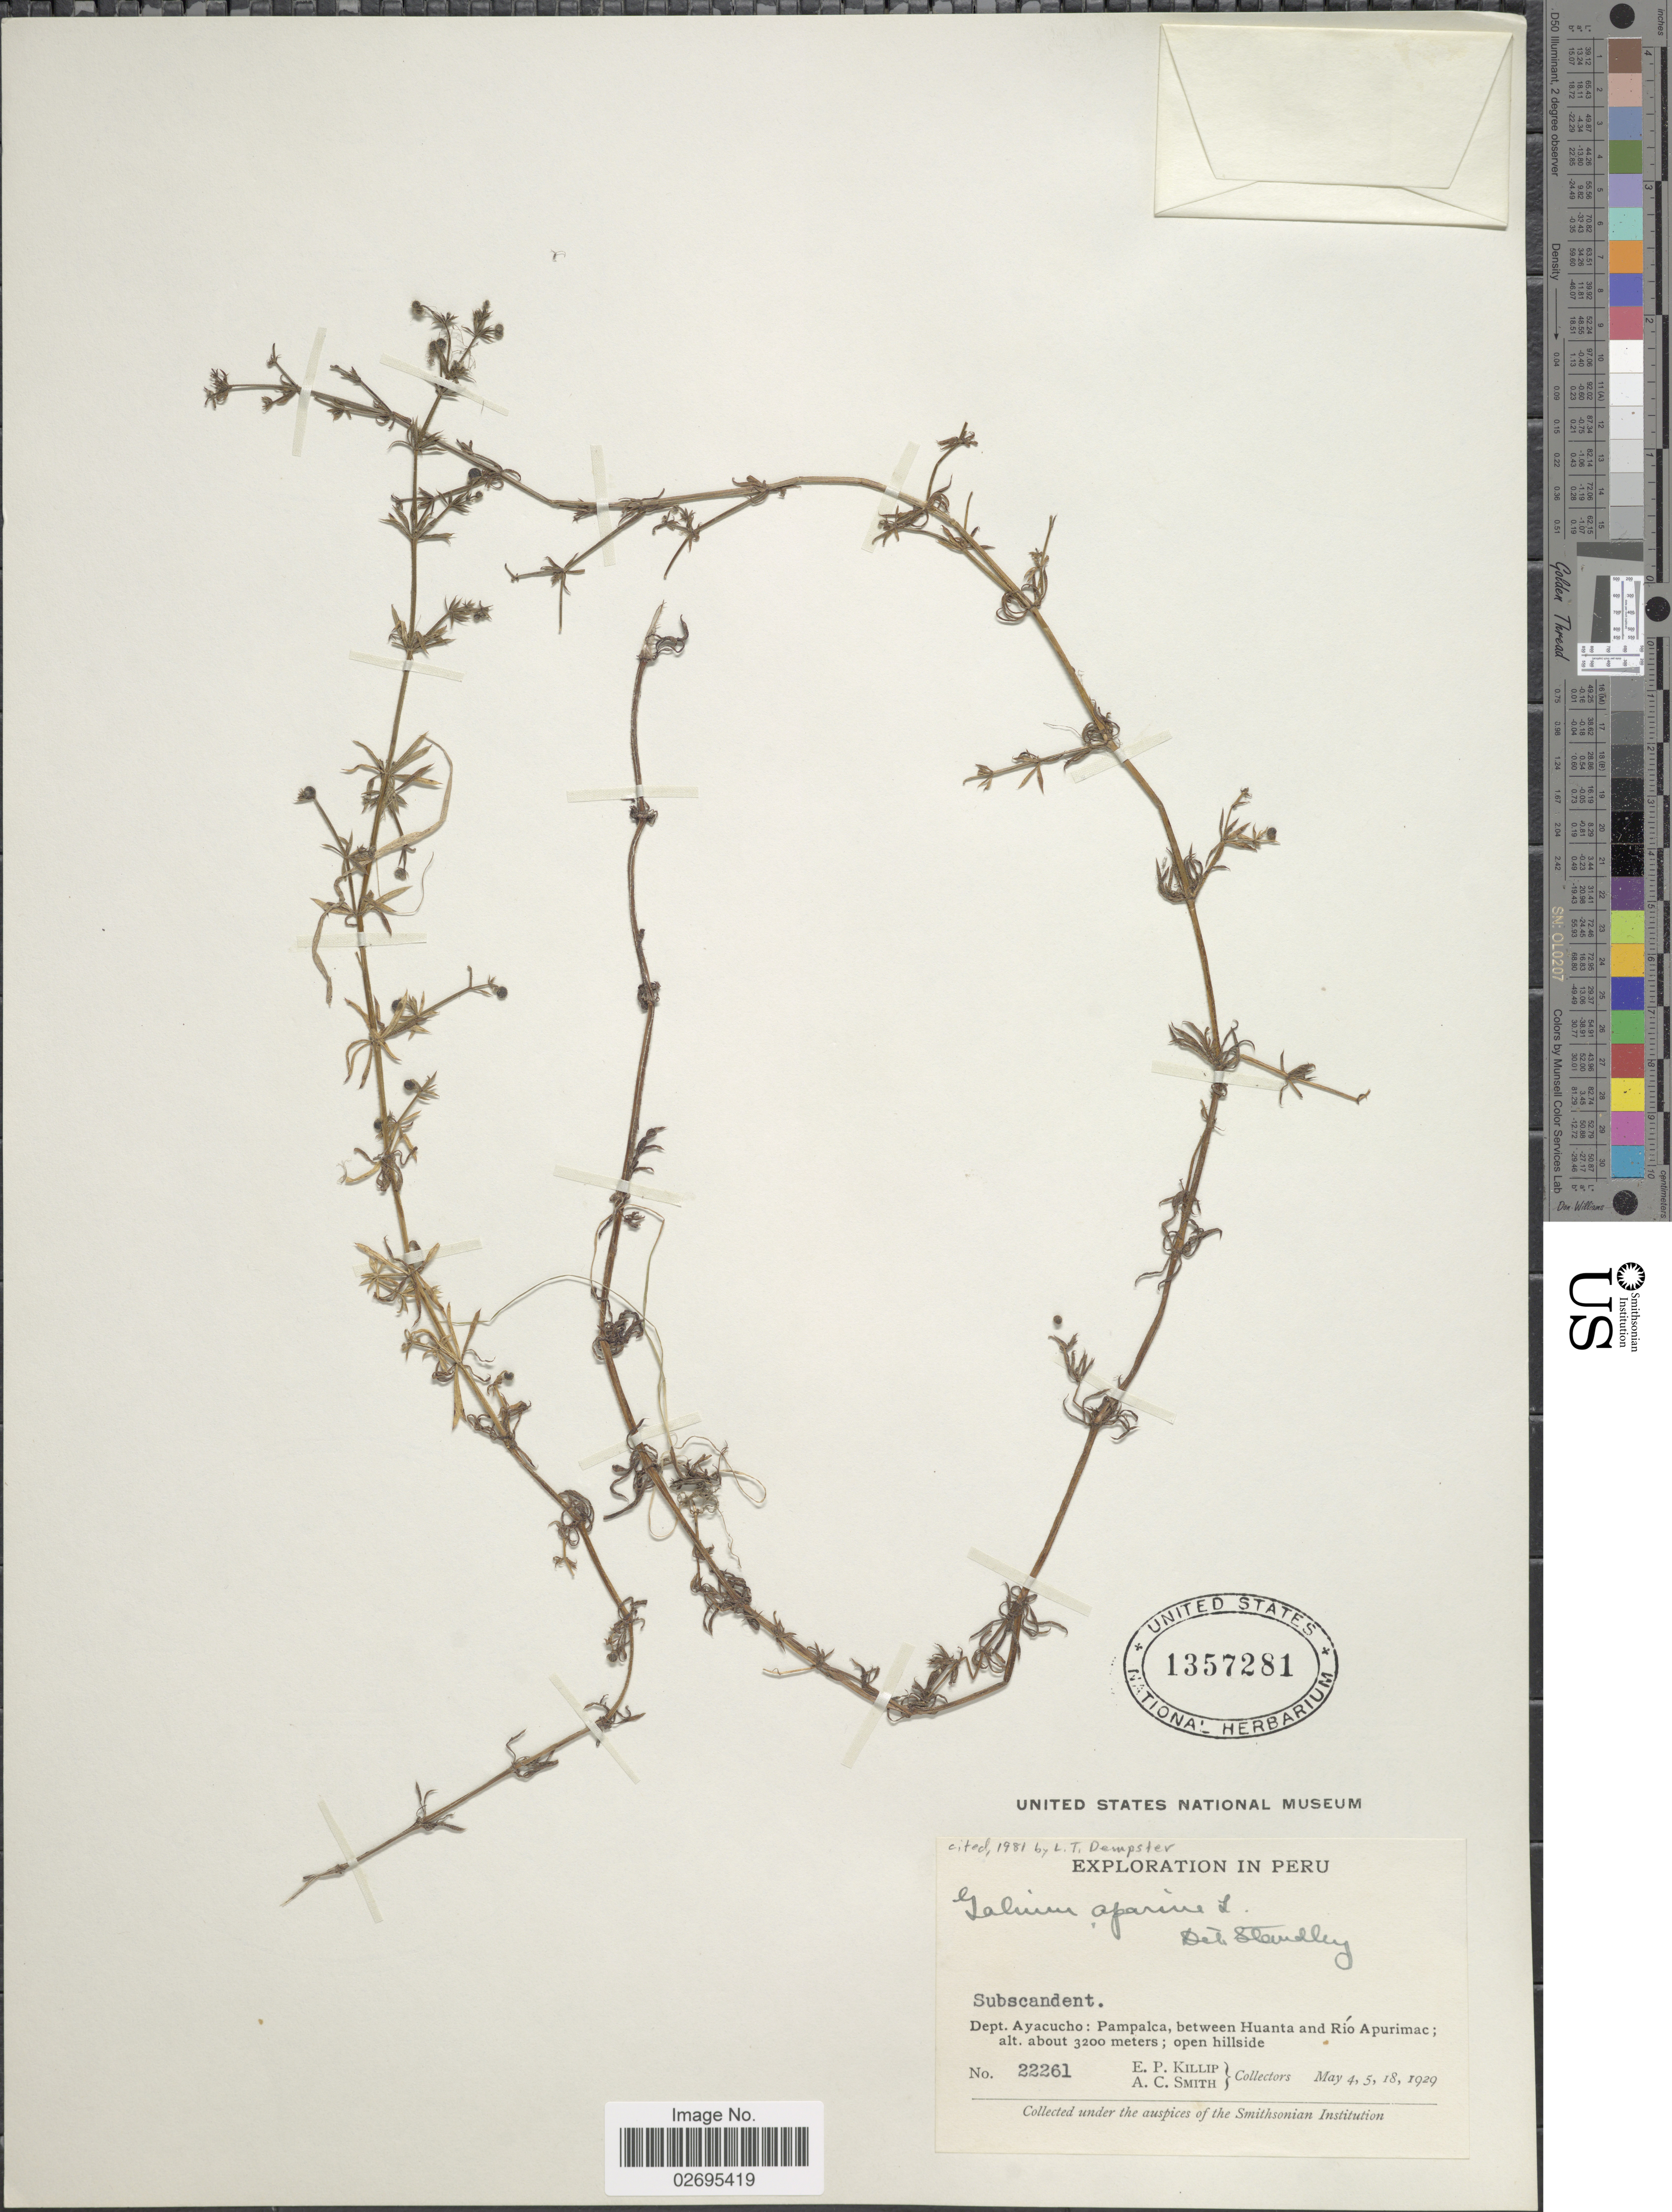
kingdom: Plantae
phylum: Tracheophyta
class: Magnoliopsida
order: Gentianales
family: Rubiaceae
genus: Galium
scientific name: Galium aparine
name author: L.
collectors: E. P. Killip & A. C. Smith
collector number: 22261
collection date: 1929-05-04/1929-05-18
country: Peru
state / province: Ayacucho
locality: Pampalca, between Huanta and Rio Apurimac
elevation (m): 3200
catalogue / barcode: US 1357281